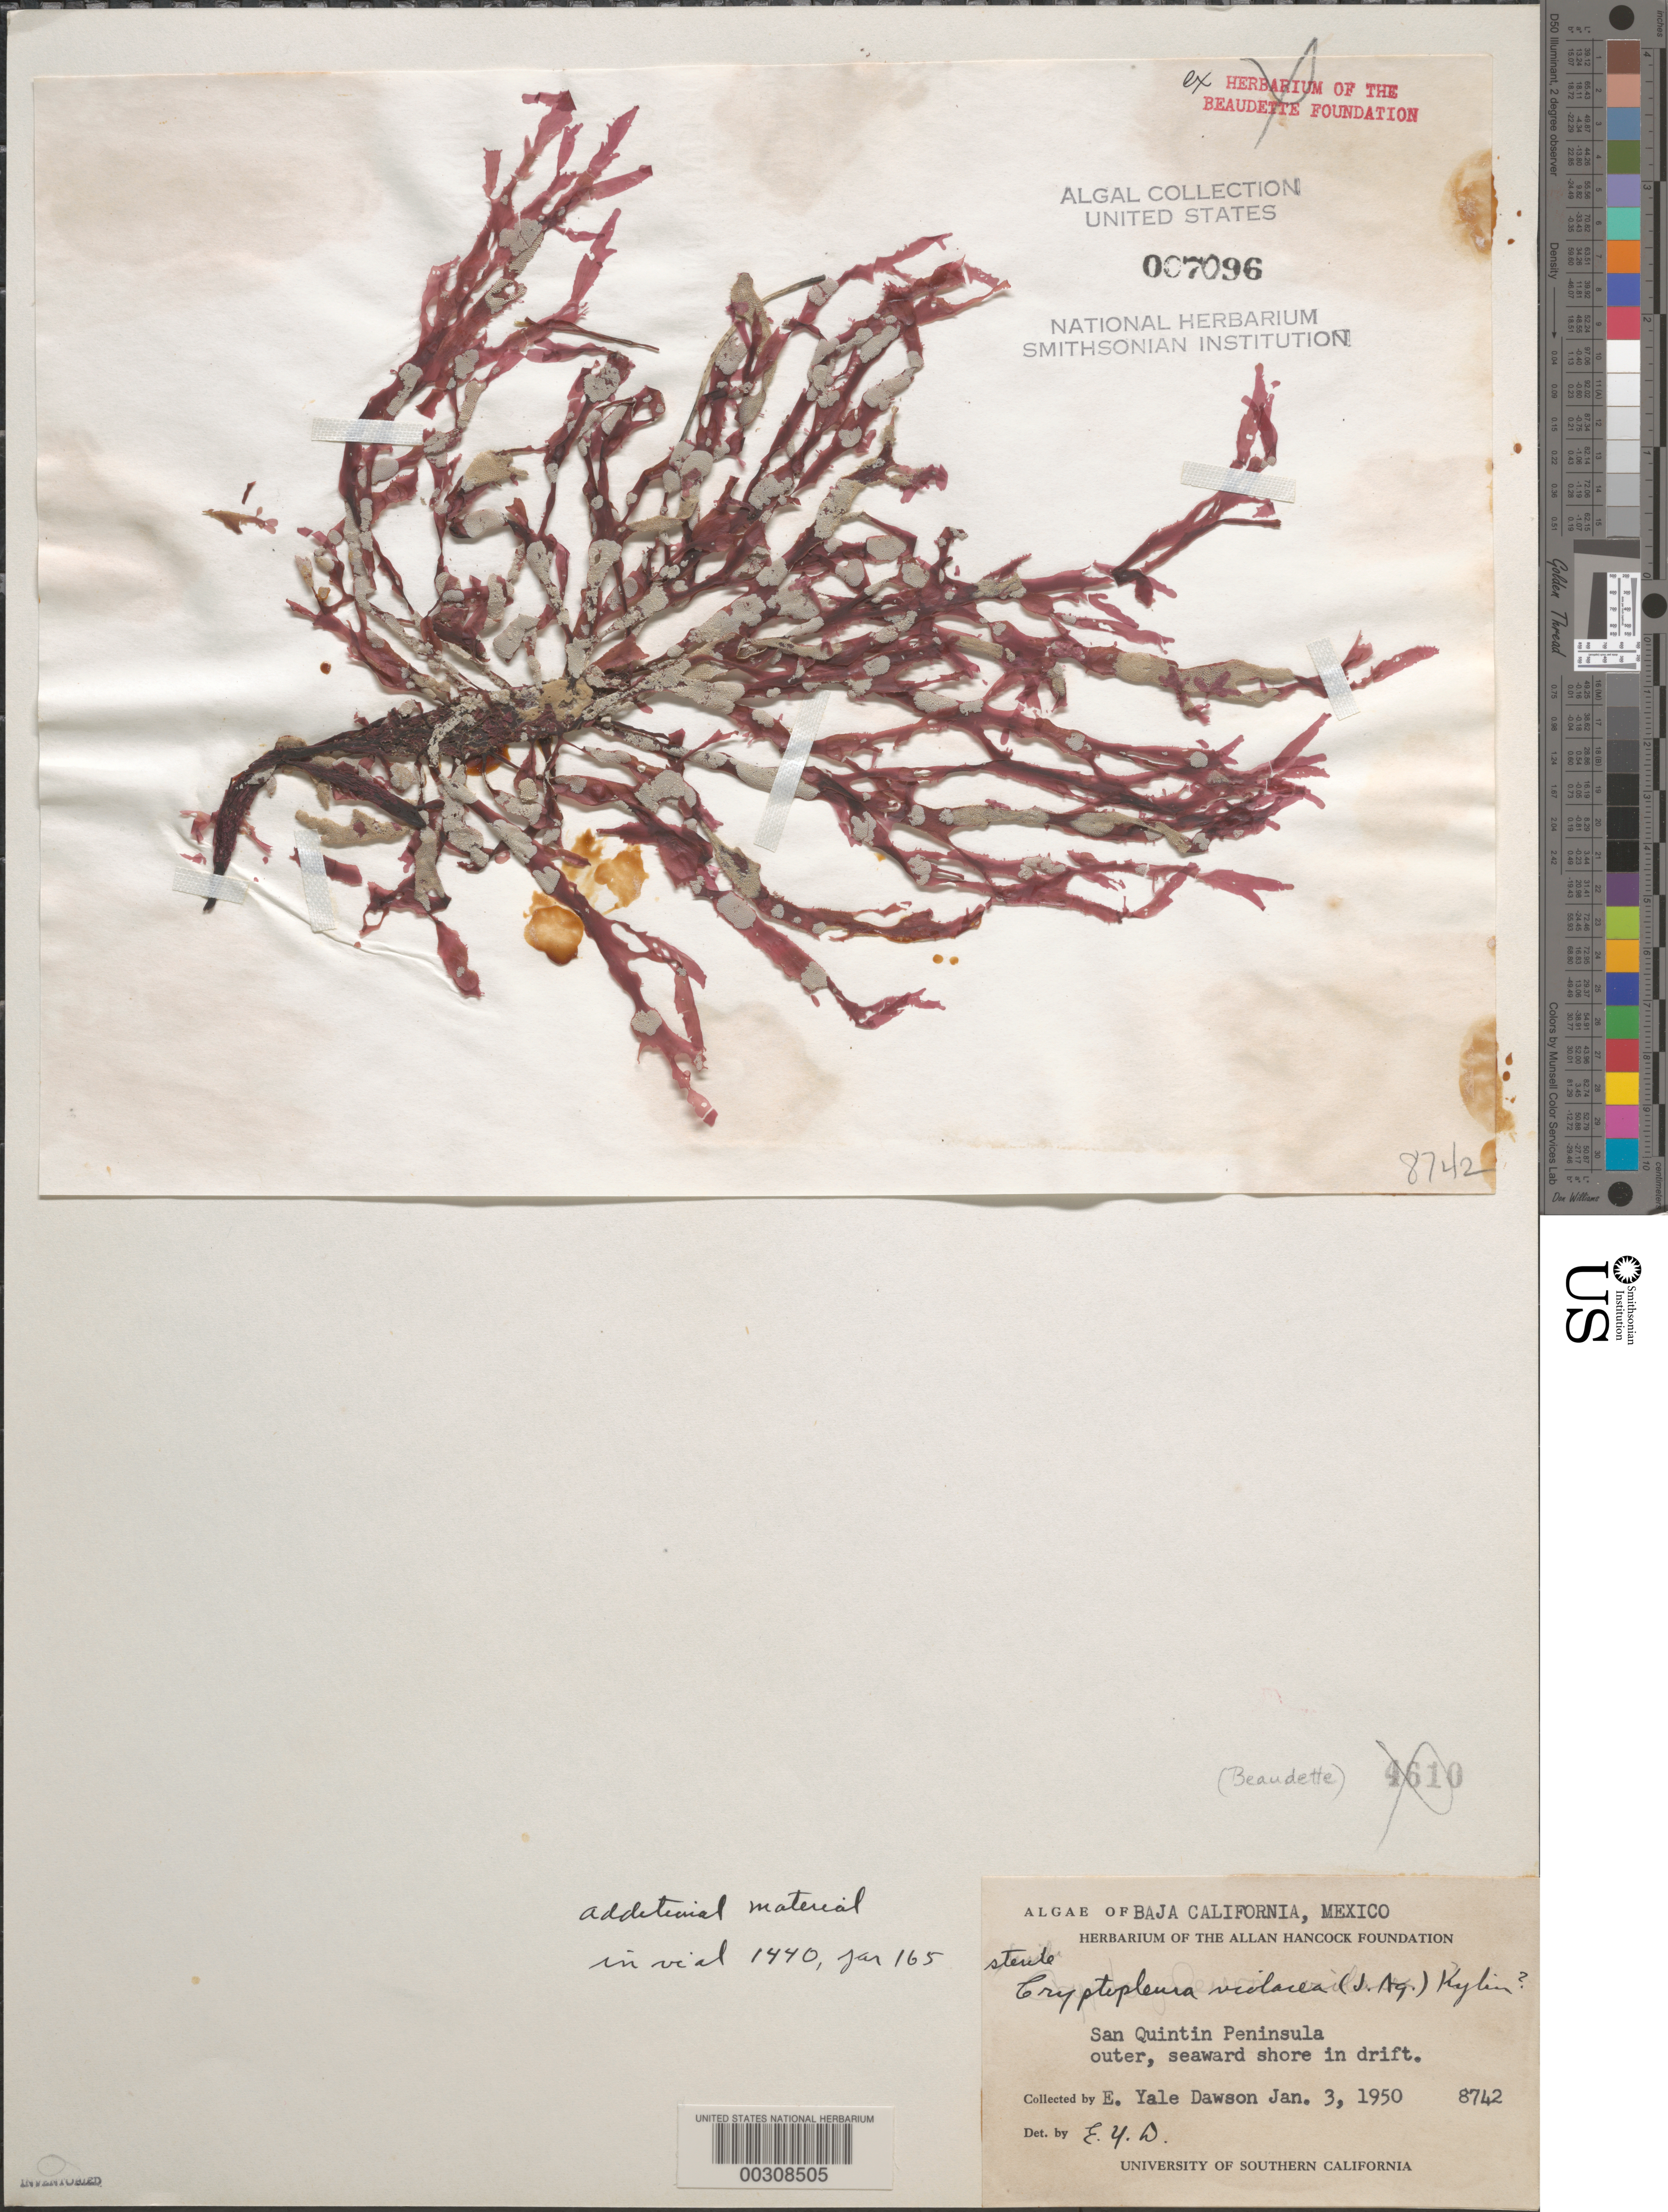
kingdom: Plantae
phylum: Rhodophyta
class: Florideophyceae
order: Ceramiales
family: Delesseriaceae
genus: Cryptopleura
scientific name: Cryptopleura violacea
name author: (J. Ag.) Kylin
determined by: Dawson, E. Y.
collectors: E. Y. Dawson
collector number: EYD 8742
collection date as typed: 03 Jan 1950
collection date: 1950-01-03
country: Mexico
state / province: Baja California Norte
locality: San Quintin Peninsula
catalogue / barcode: US 7096